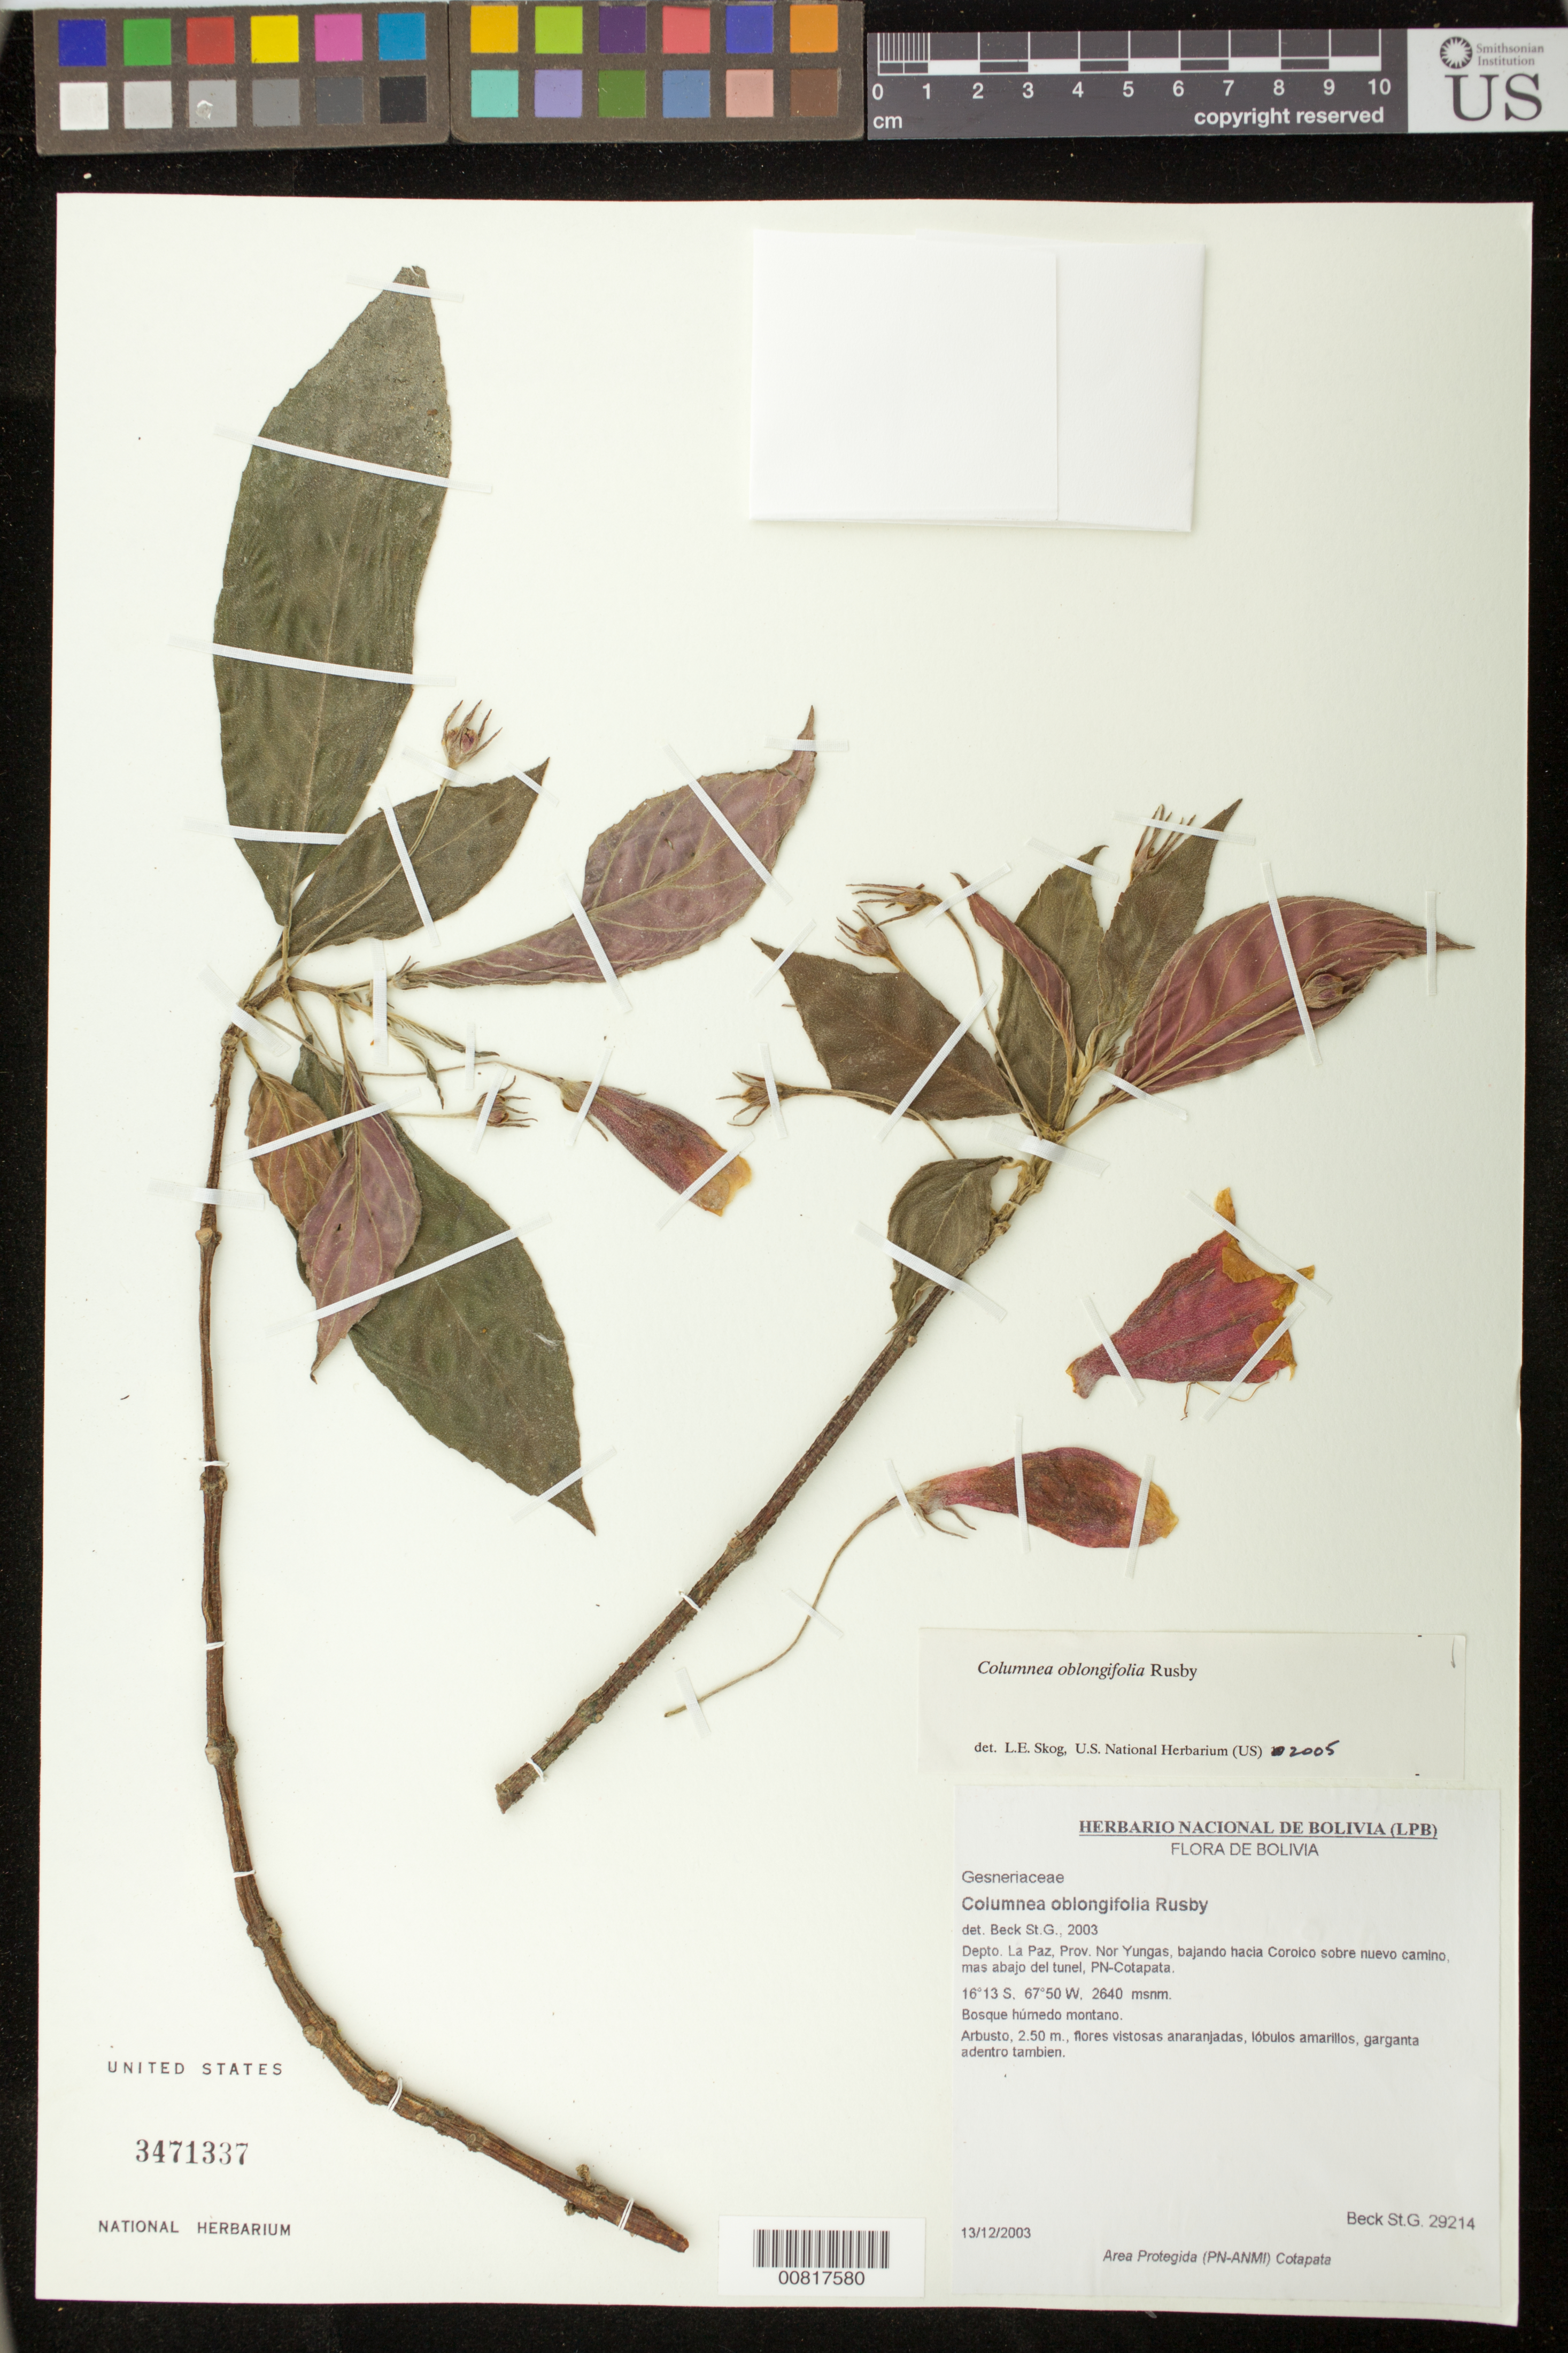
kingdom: Plantae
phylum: Tracheophyta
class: Magnoliopsida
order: Lamiales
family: Gesneriaceae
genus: Columnea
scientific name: Columnea oblongifolia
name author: Rusby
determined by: Skog, Laurence E.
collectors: S. G. Beck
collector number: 29214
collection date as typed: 13 Dec 2003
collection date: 2003-12-13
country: Bolivia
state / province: La Paz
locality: Depto. La Paz, Prov. Nor Yungas, bajando hacia Coroico sobre nuevo camino, mas abajo del tunel, PN-Cotapata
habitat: Bosque húmedo montano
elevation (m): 2640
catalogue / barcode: US 3471337